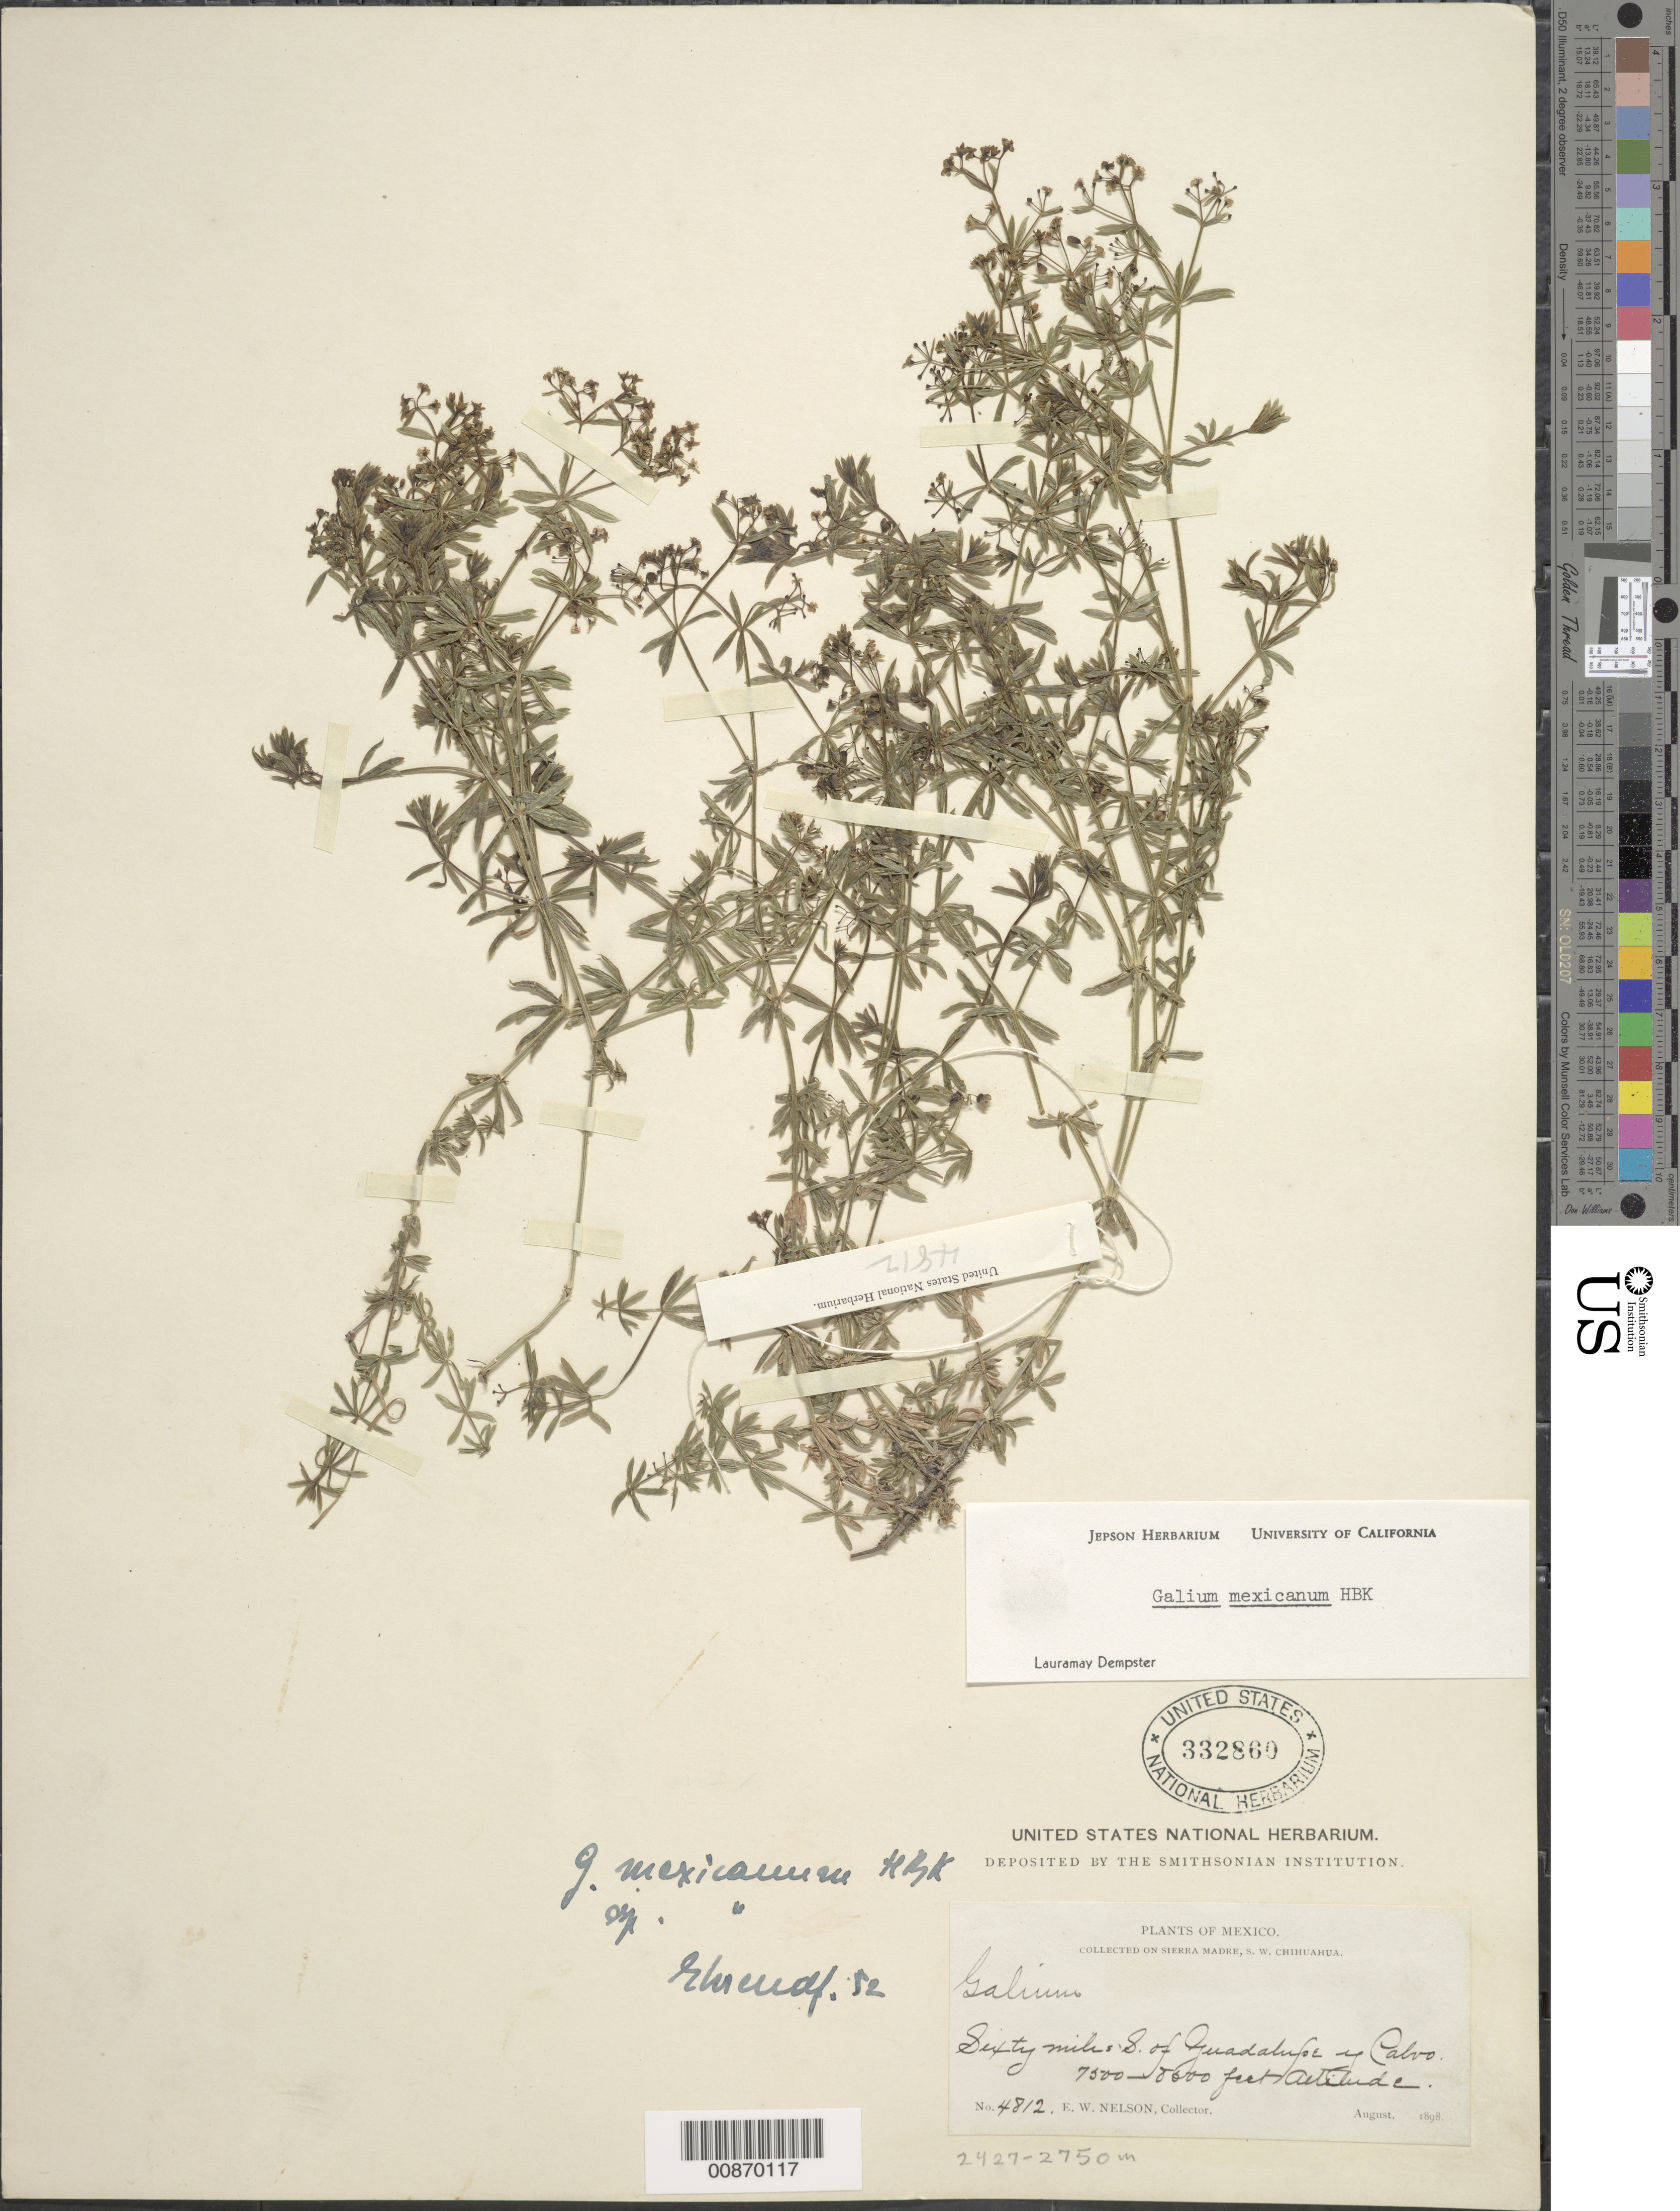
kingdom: Plantae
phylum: Tracheophyta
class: Magnoliopsida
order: Gentianales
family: Rubiaceae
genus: Galium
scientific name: Galium mexicanum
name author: Kunth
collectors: E. W. Nelson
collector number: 4812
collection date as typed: Aug 1898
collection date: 1898-08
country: Mexico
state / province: Chihuahua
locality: Sixty miles S of Guadalupe y Calvo, Sierra Madre, S.W. Chihuahua.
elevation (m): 2286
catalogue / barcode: US 332860